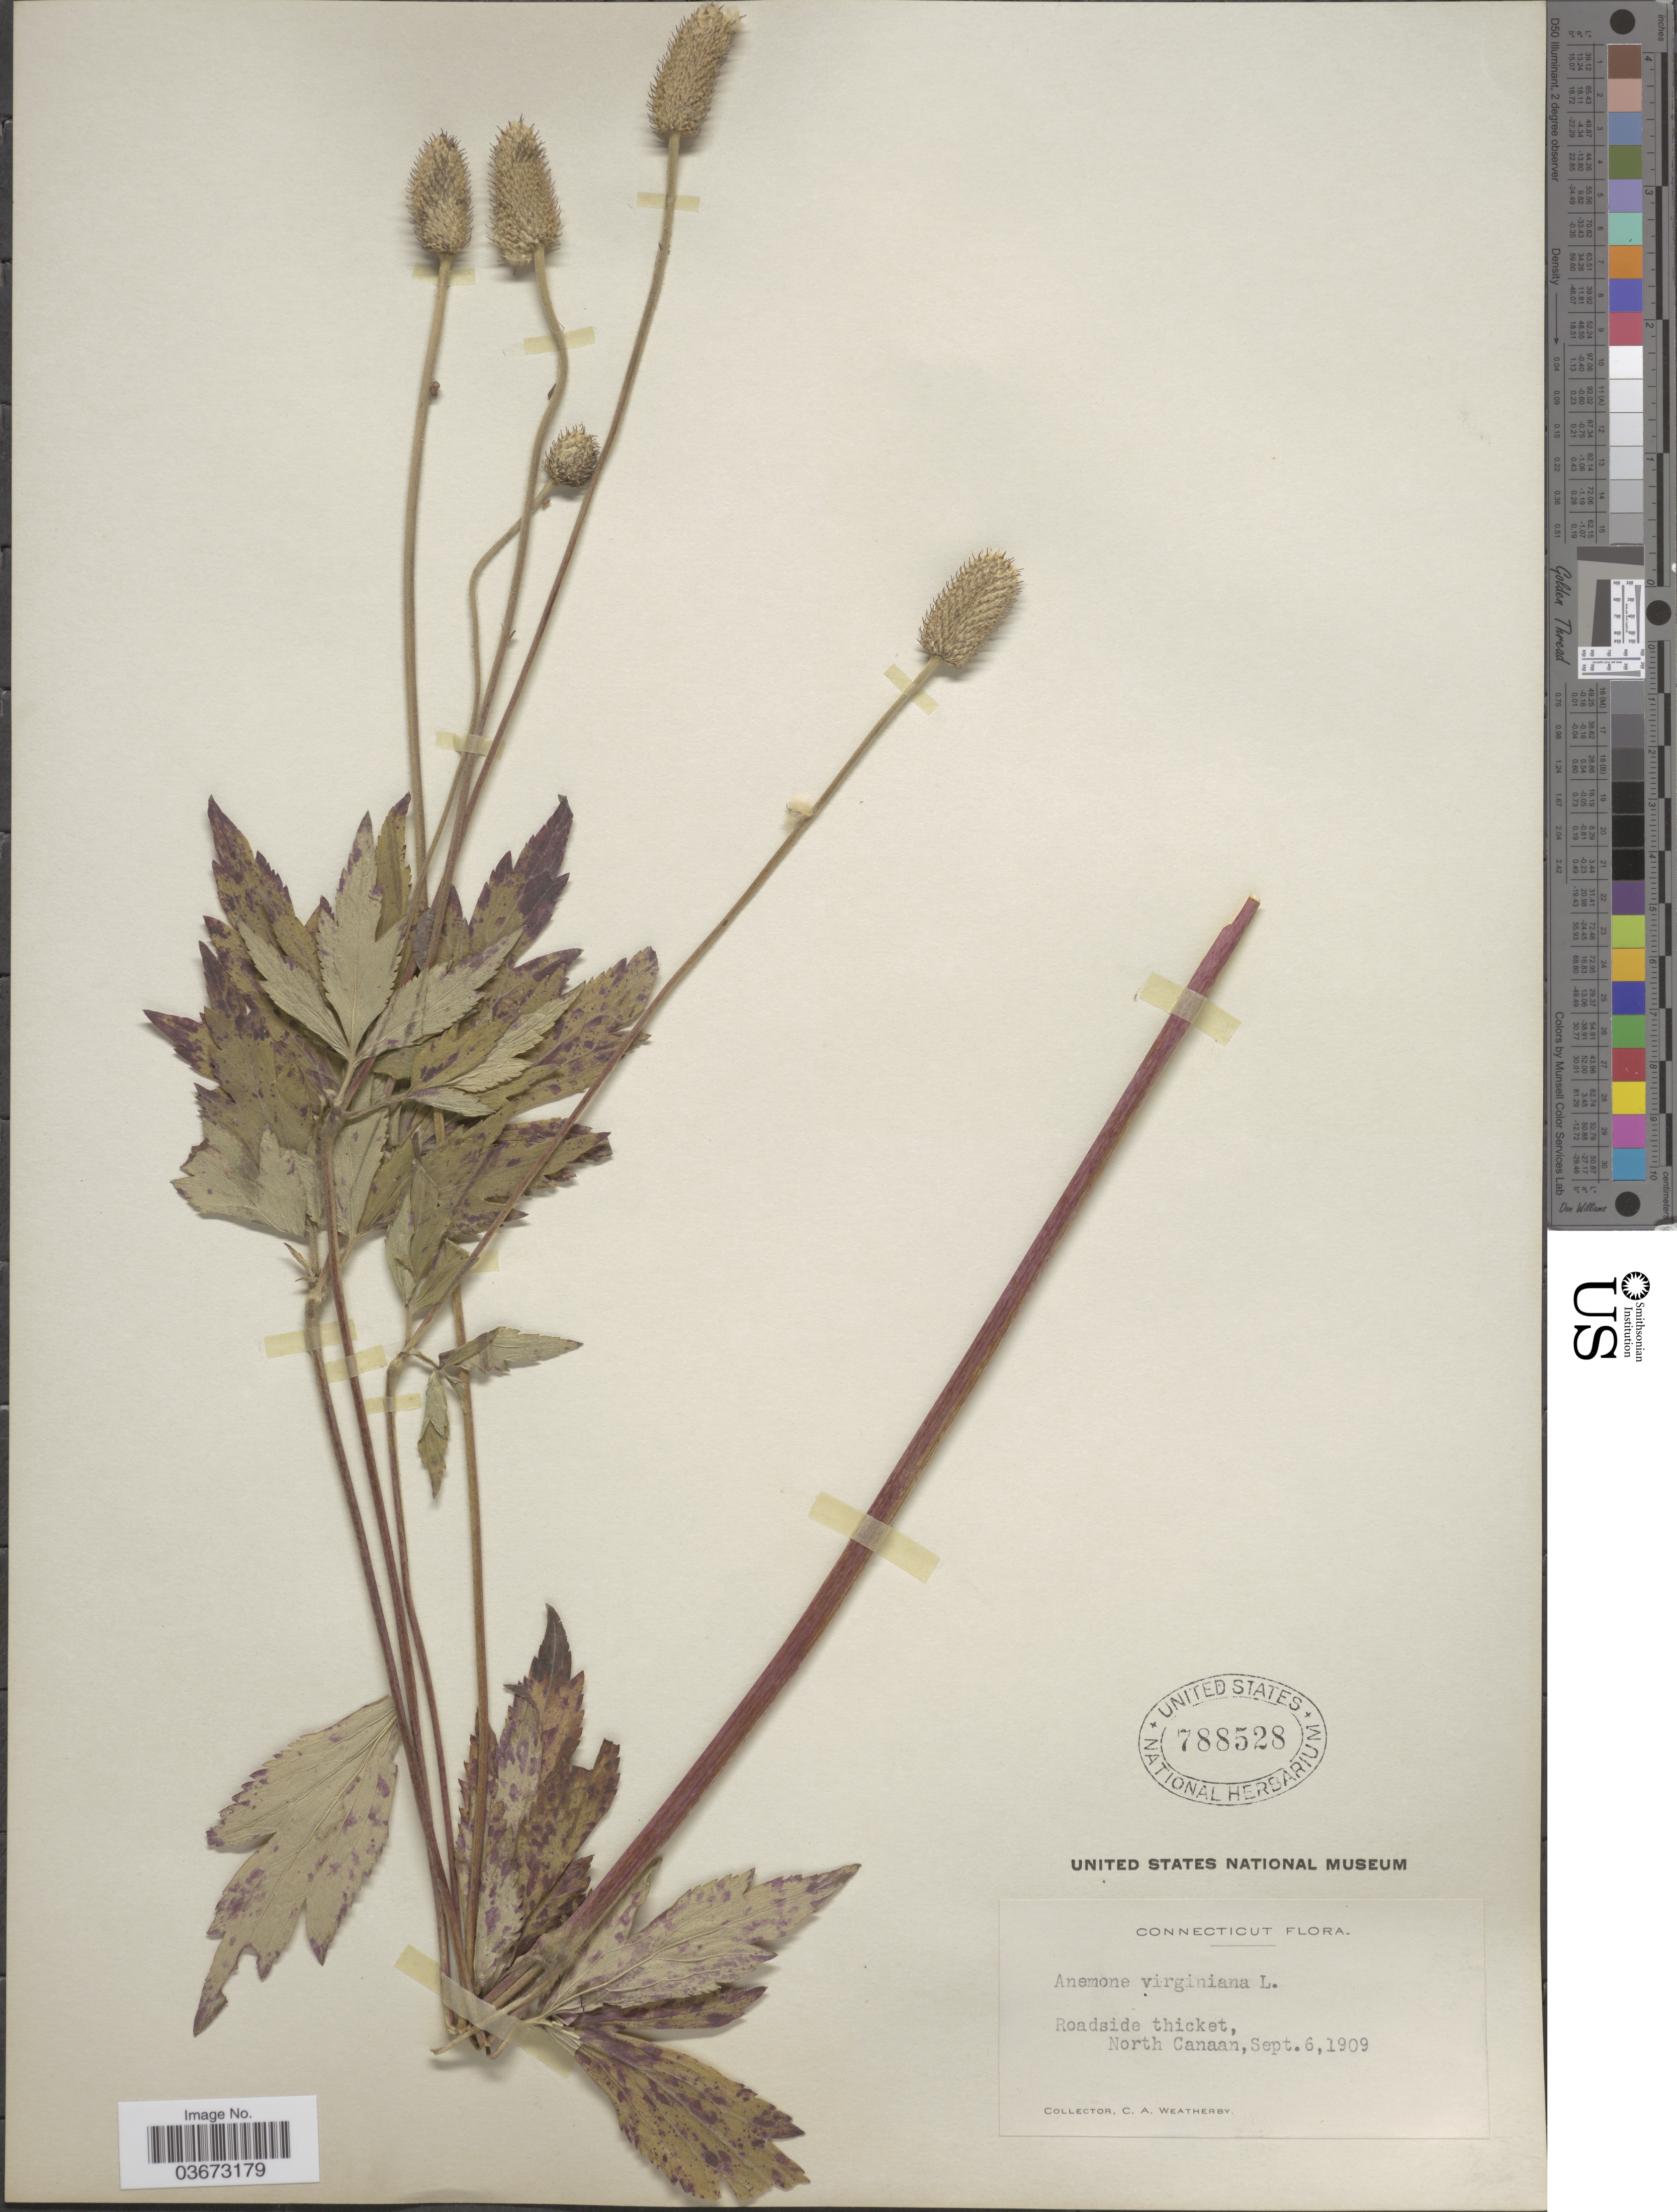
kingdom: Plantae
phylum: Tracheophyta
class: Magnoliopsida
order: Ranunculales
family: Ranunculaceae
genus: Anemone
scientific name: Anemone virginiana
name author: L.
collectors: C. A. Weatherby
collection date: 1909-09-06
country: United States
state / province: Connecticut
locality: North Canaan.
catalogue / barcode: US 788528